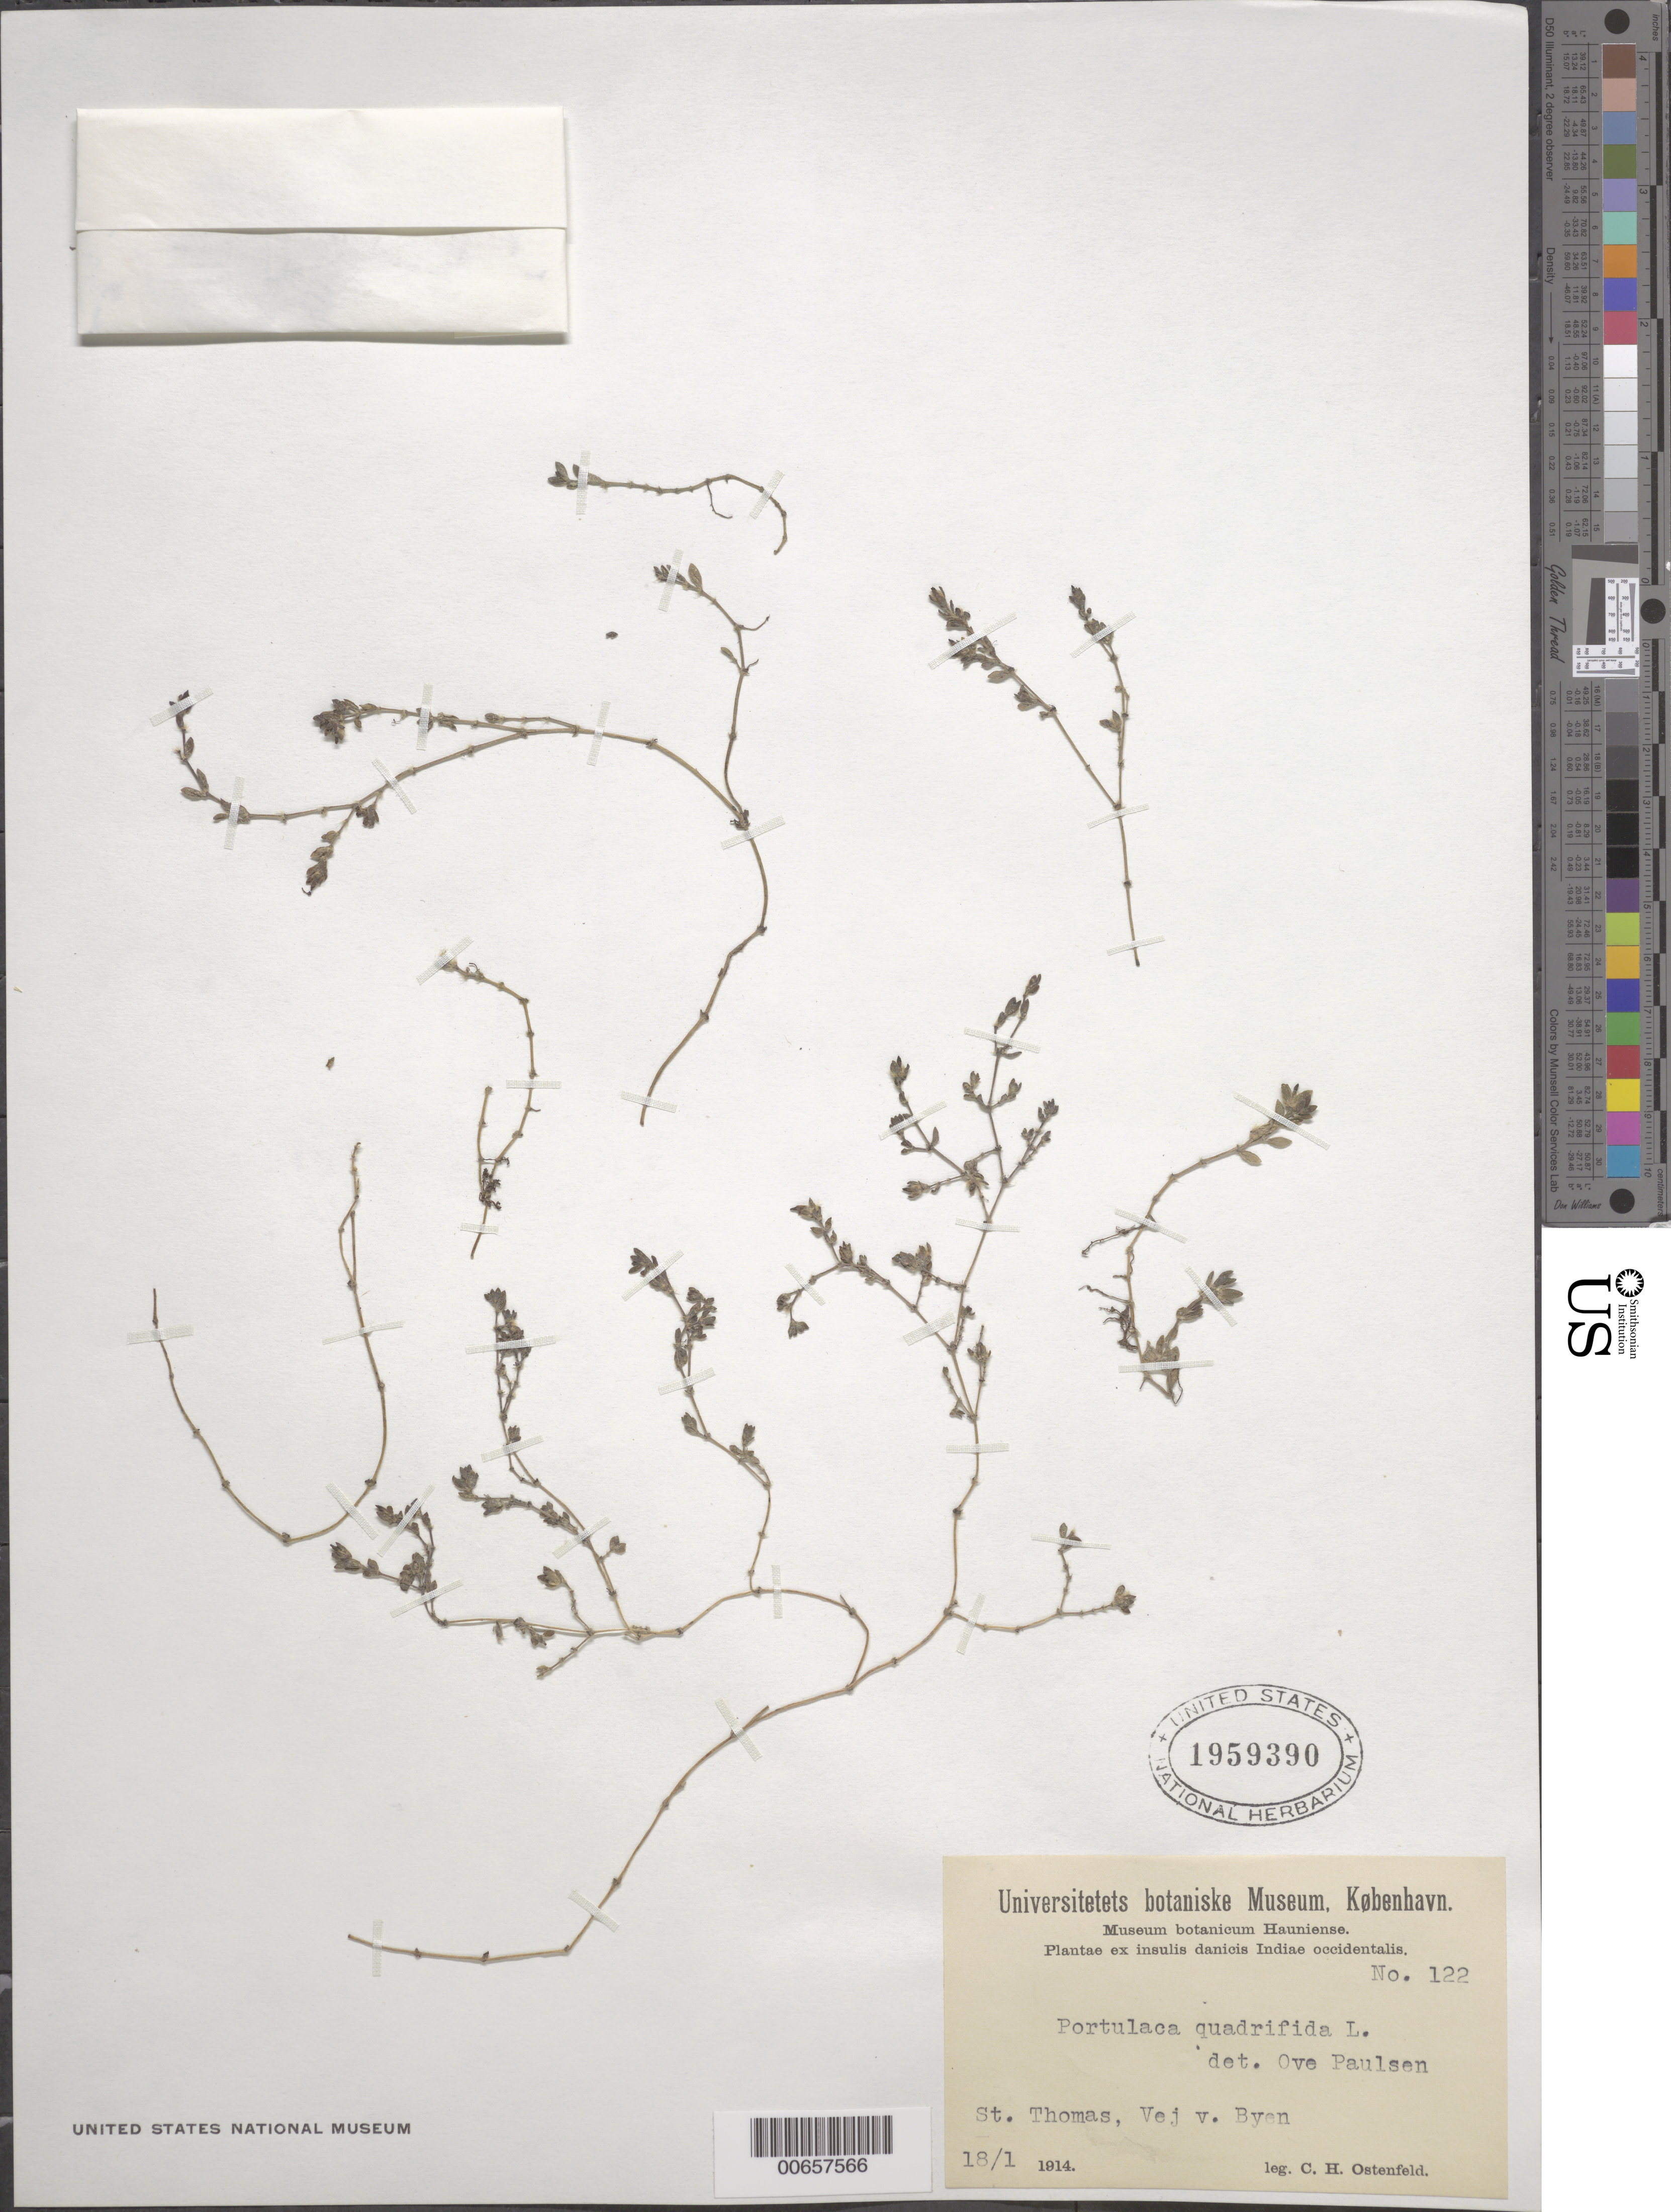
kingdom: Plantae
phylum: Tracheophyta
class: Magnoliopsida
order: Caryophyllales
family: Portulacaceae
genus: Portulaca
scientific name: Portulaca quadrifida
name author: L.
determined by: Paulsen, O.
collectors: C. E. H. Ostenfeld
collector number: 122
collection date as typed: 18 Jan 1914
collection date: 1914-01-18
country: U.S. Virgin Islands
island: St. Thomas Island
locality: Vej. v. Byen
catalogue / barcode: US 1959390